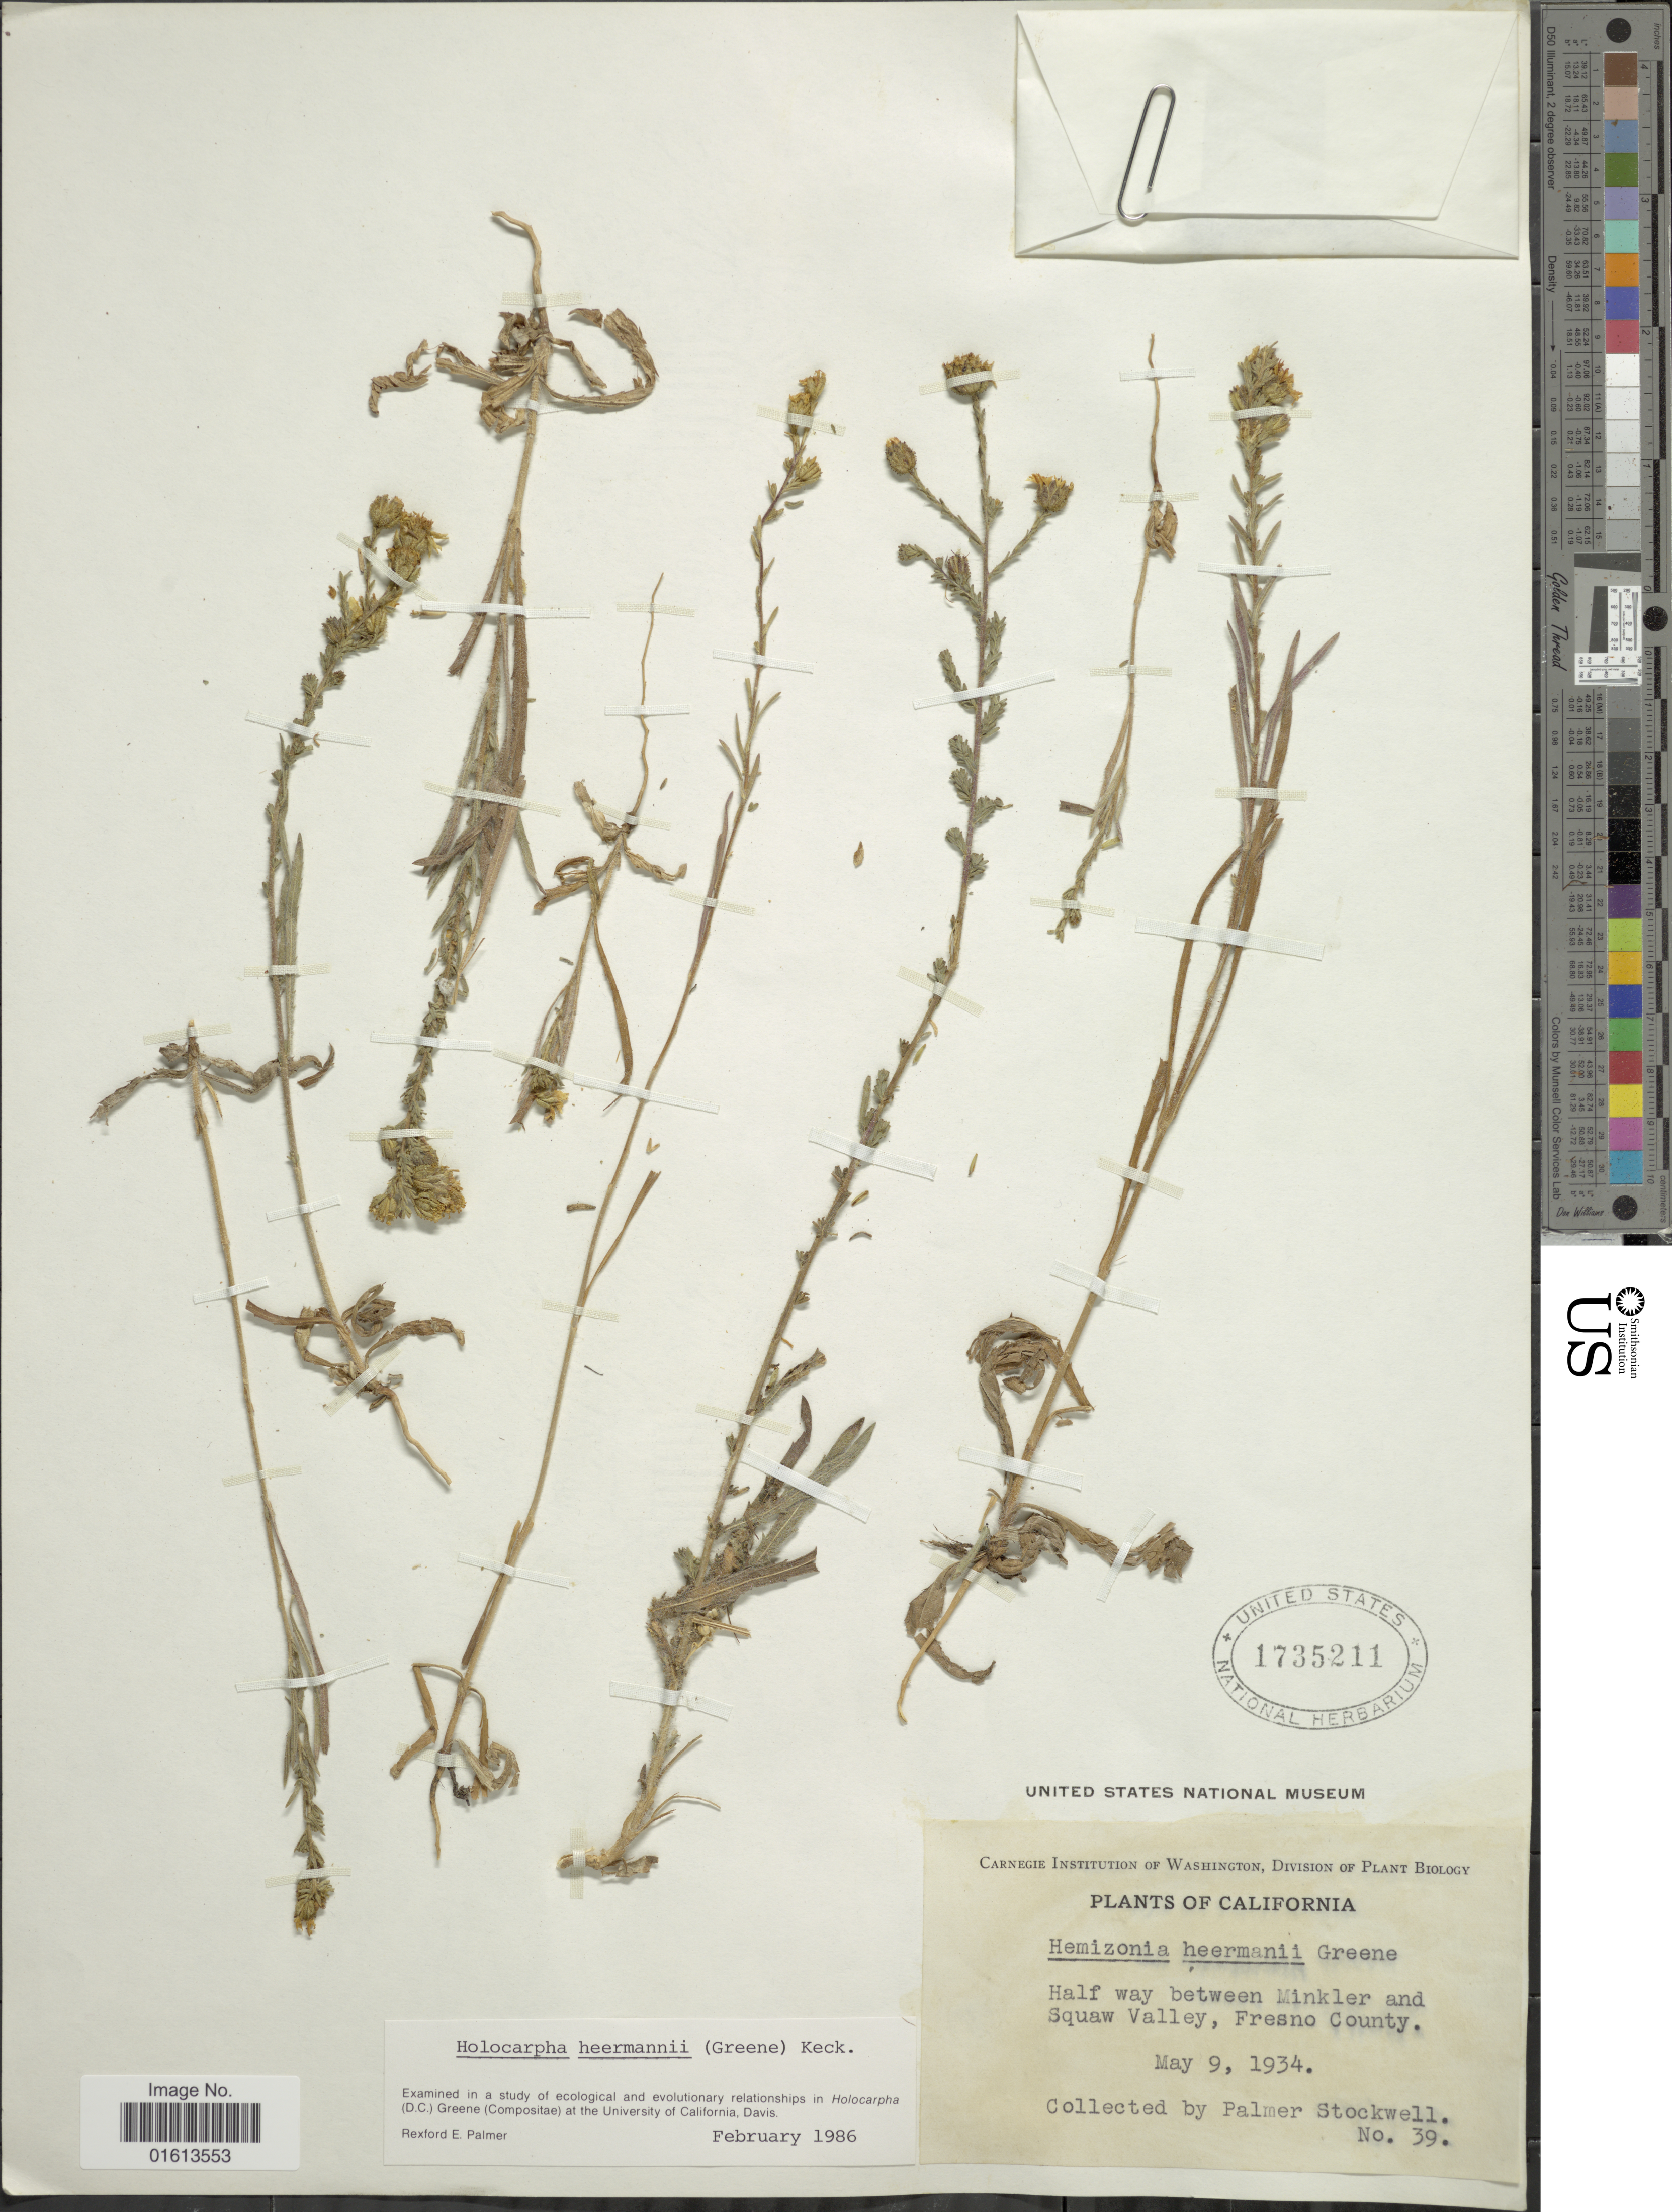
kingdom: Plantae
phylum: Tracheophyta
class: Magnoliopsida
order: Asterales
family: Asteraceae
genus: Holocarpha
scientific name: Holocarpha heermannii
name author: (Greene) D.D. Keck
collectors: P. Stockwell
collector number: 39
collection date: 1934-05-09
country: United States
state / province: California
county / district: Fresno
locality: California. Halfway between Minkler and Squaw Valley, Fresno County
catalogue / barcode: US 1735211